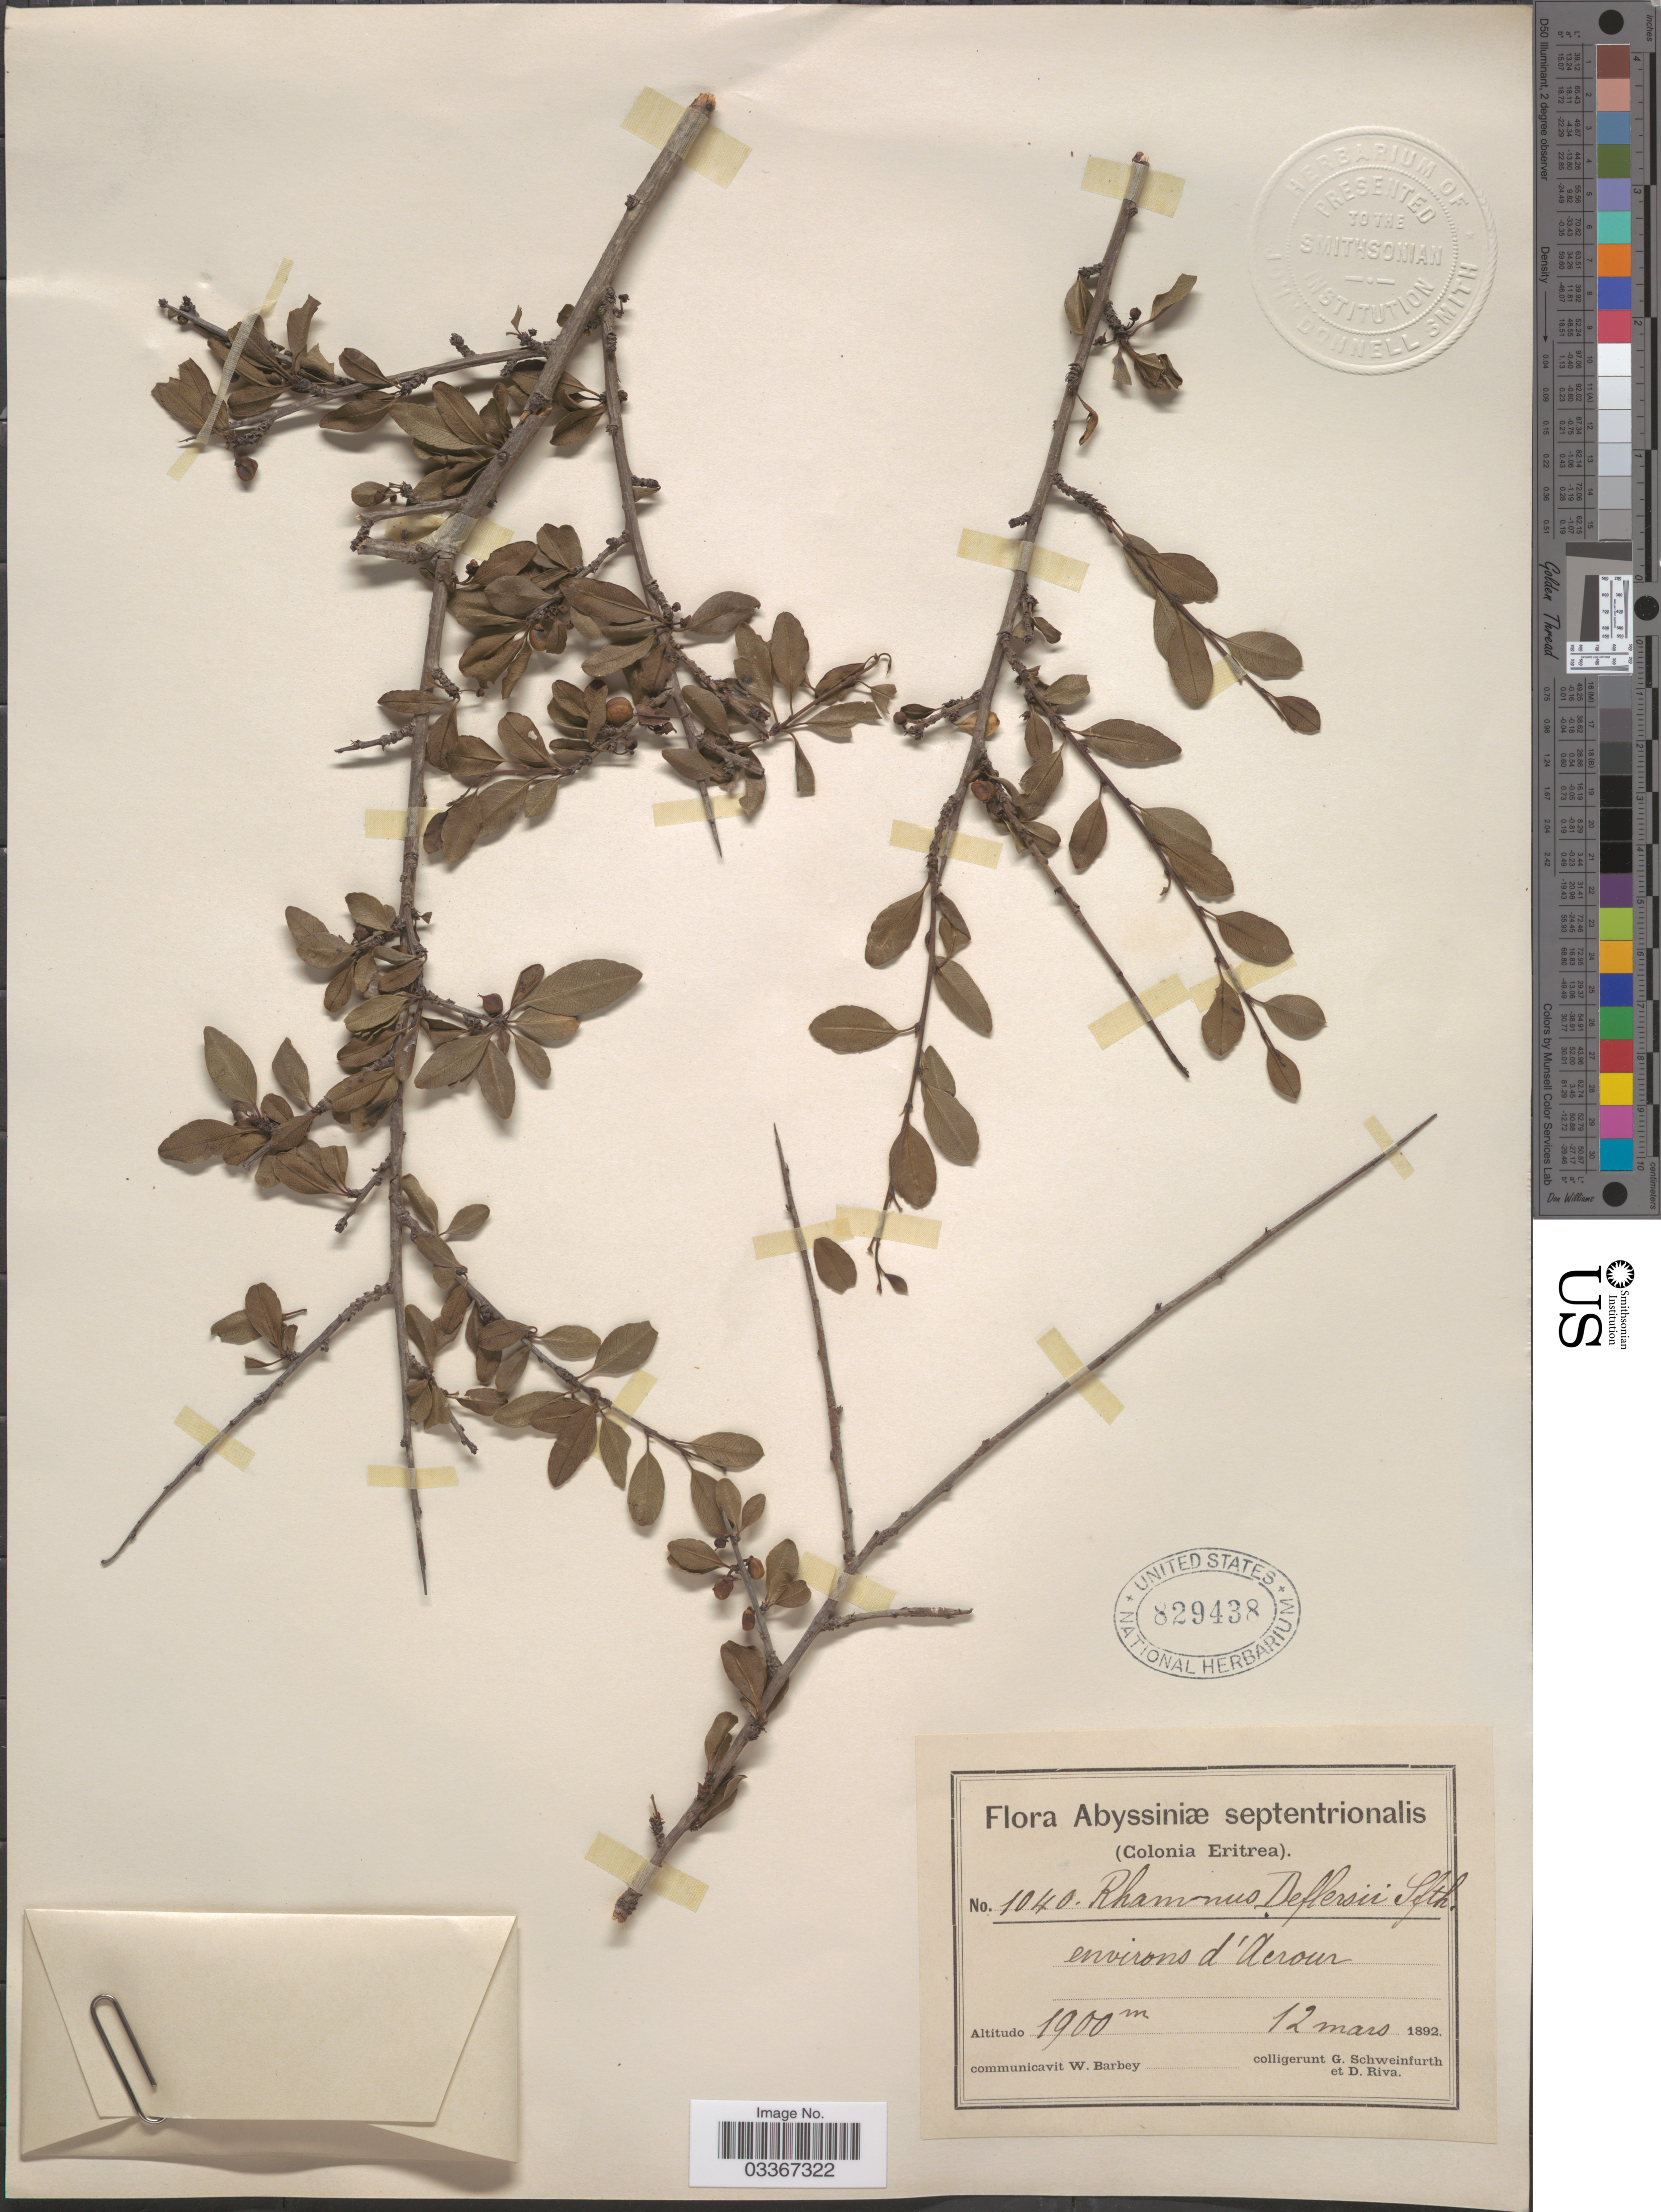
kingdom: Plantae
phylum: Tracheophyta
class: Magnoliopsida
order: Rosales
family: Rhamnaceae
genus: Rhamnus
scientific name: Rhamnus deflersii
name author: Schweinf. ex Fiori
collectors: G. A. Schweinfurth (herbarium) & D. Riva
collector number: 1040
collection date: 1892-03-12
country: Ethiopia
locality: Abyssiniæ septentrionalis (Colonia Eritrea). Environs d'Aerour.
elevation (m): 1900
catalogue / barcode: US 829438